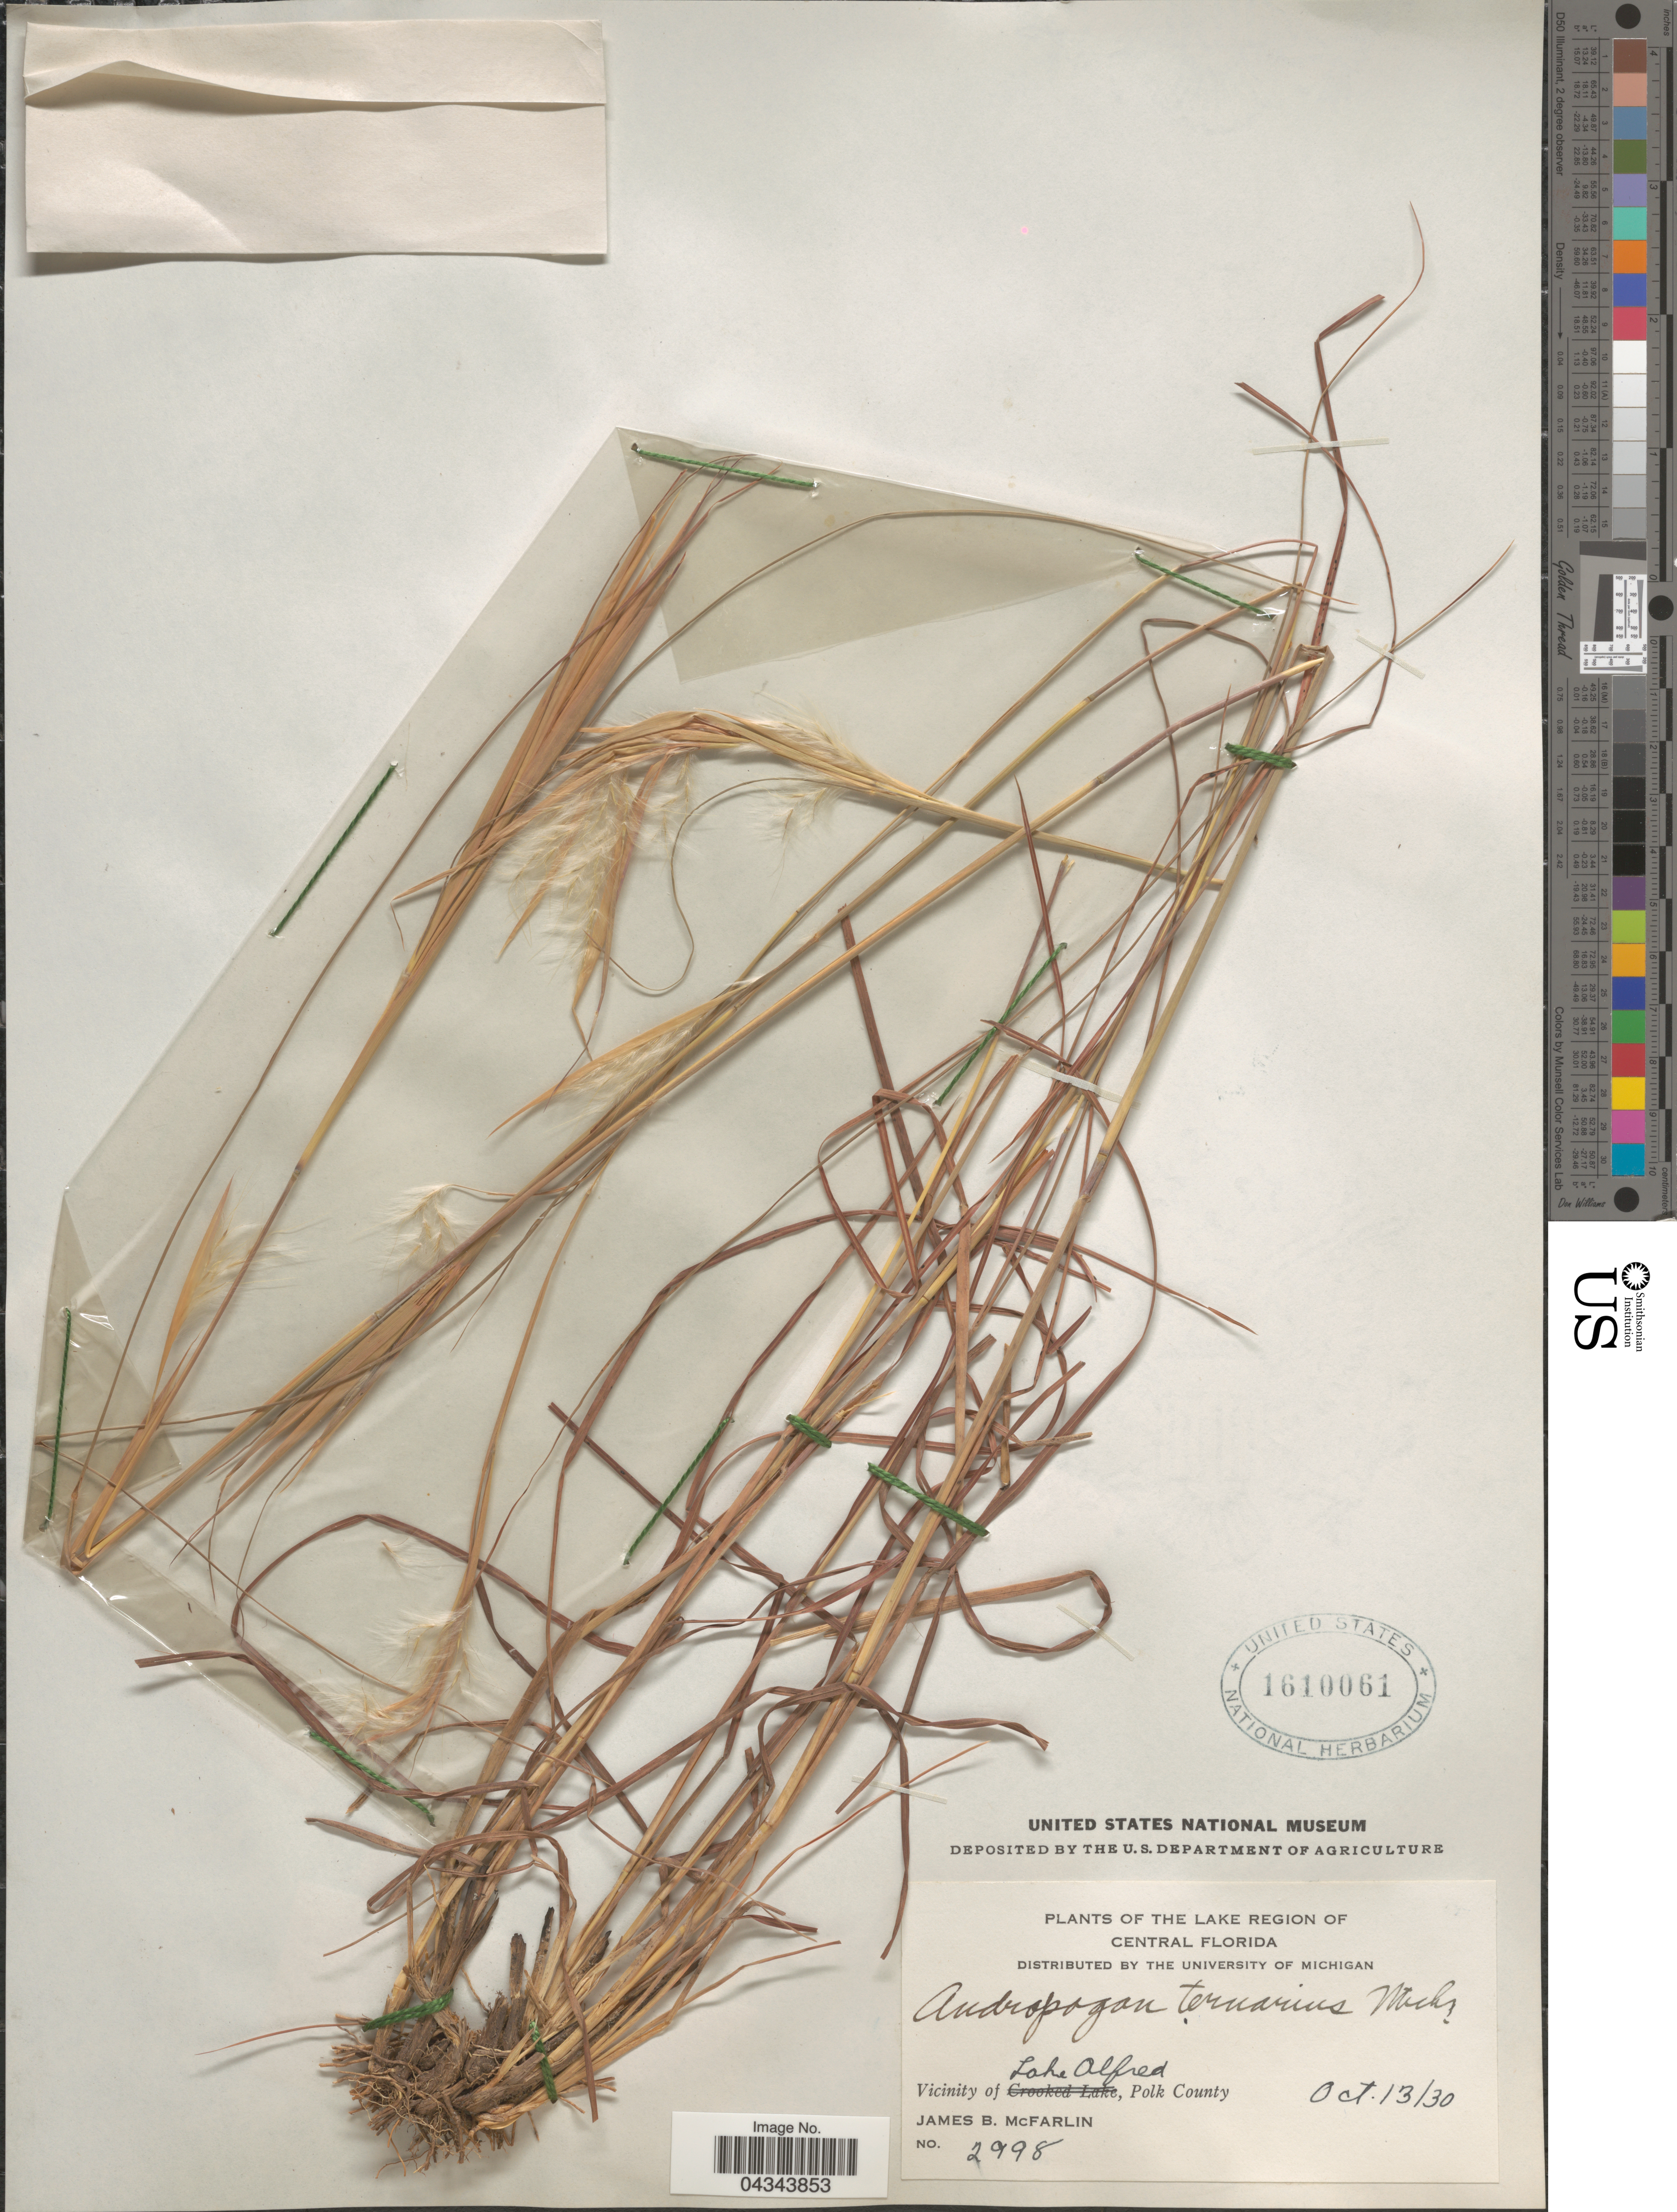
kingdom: Plantae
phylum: Tracheophyta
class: Liliopsida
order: Poales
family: Poaceae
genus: Andropogon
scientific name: Andropogon ternarius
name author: Michx.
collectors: J. McFarlin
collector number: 2998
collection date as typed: Transcribed d/m/y: 13/10/30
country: United States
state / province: Florida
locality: Lake Region of Central Florida. Vicinity of Lake Alfred, Polk County.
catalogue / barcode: US 1610061